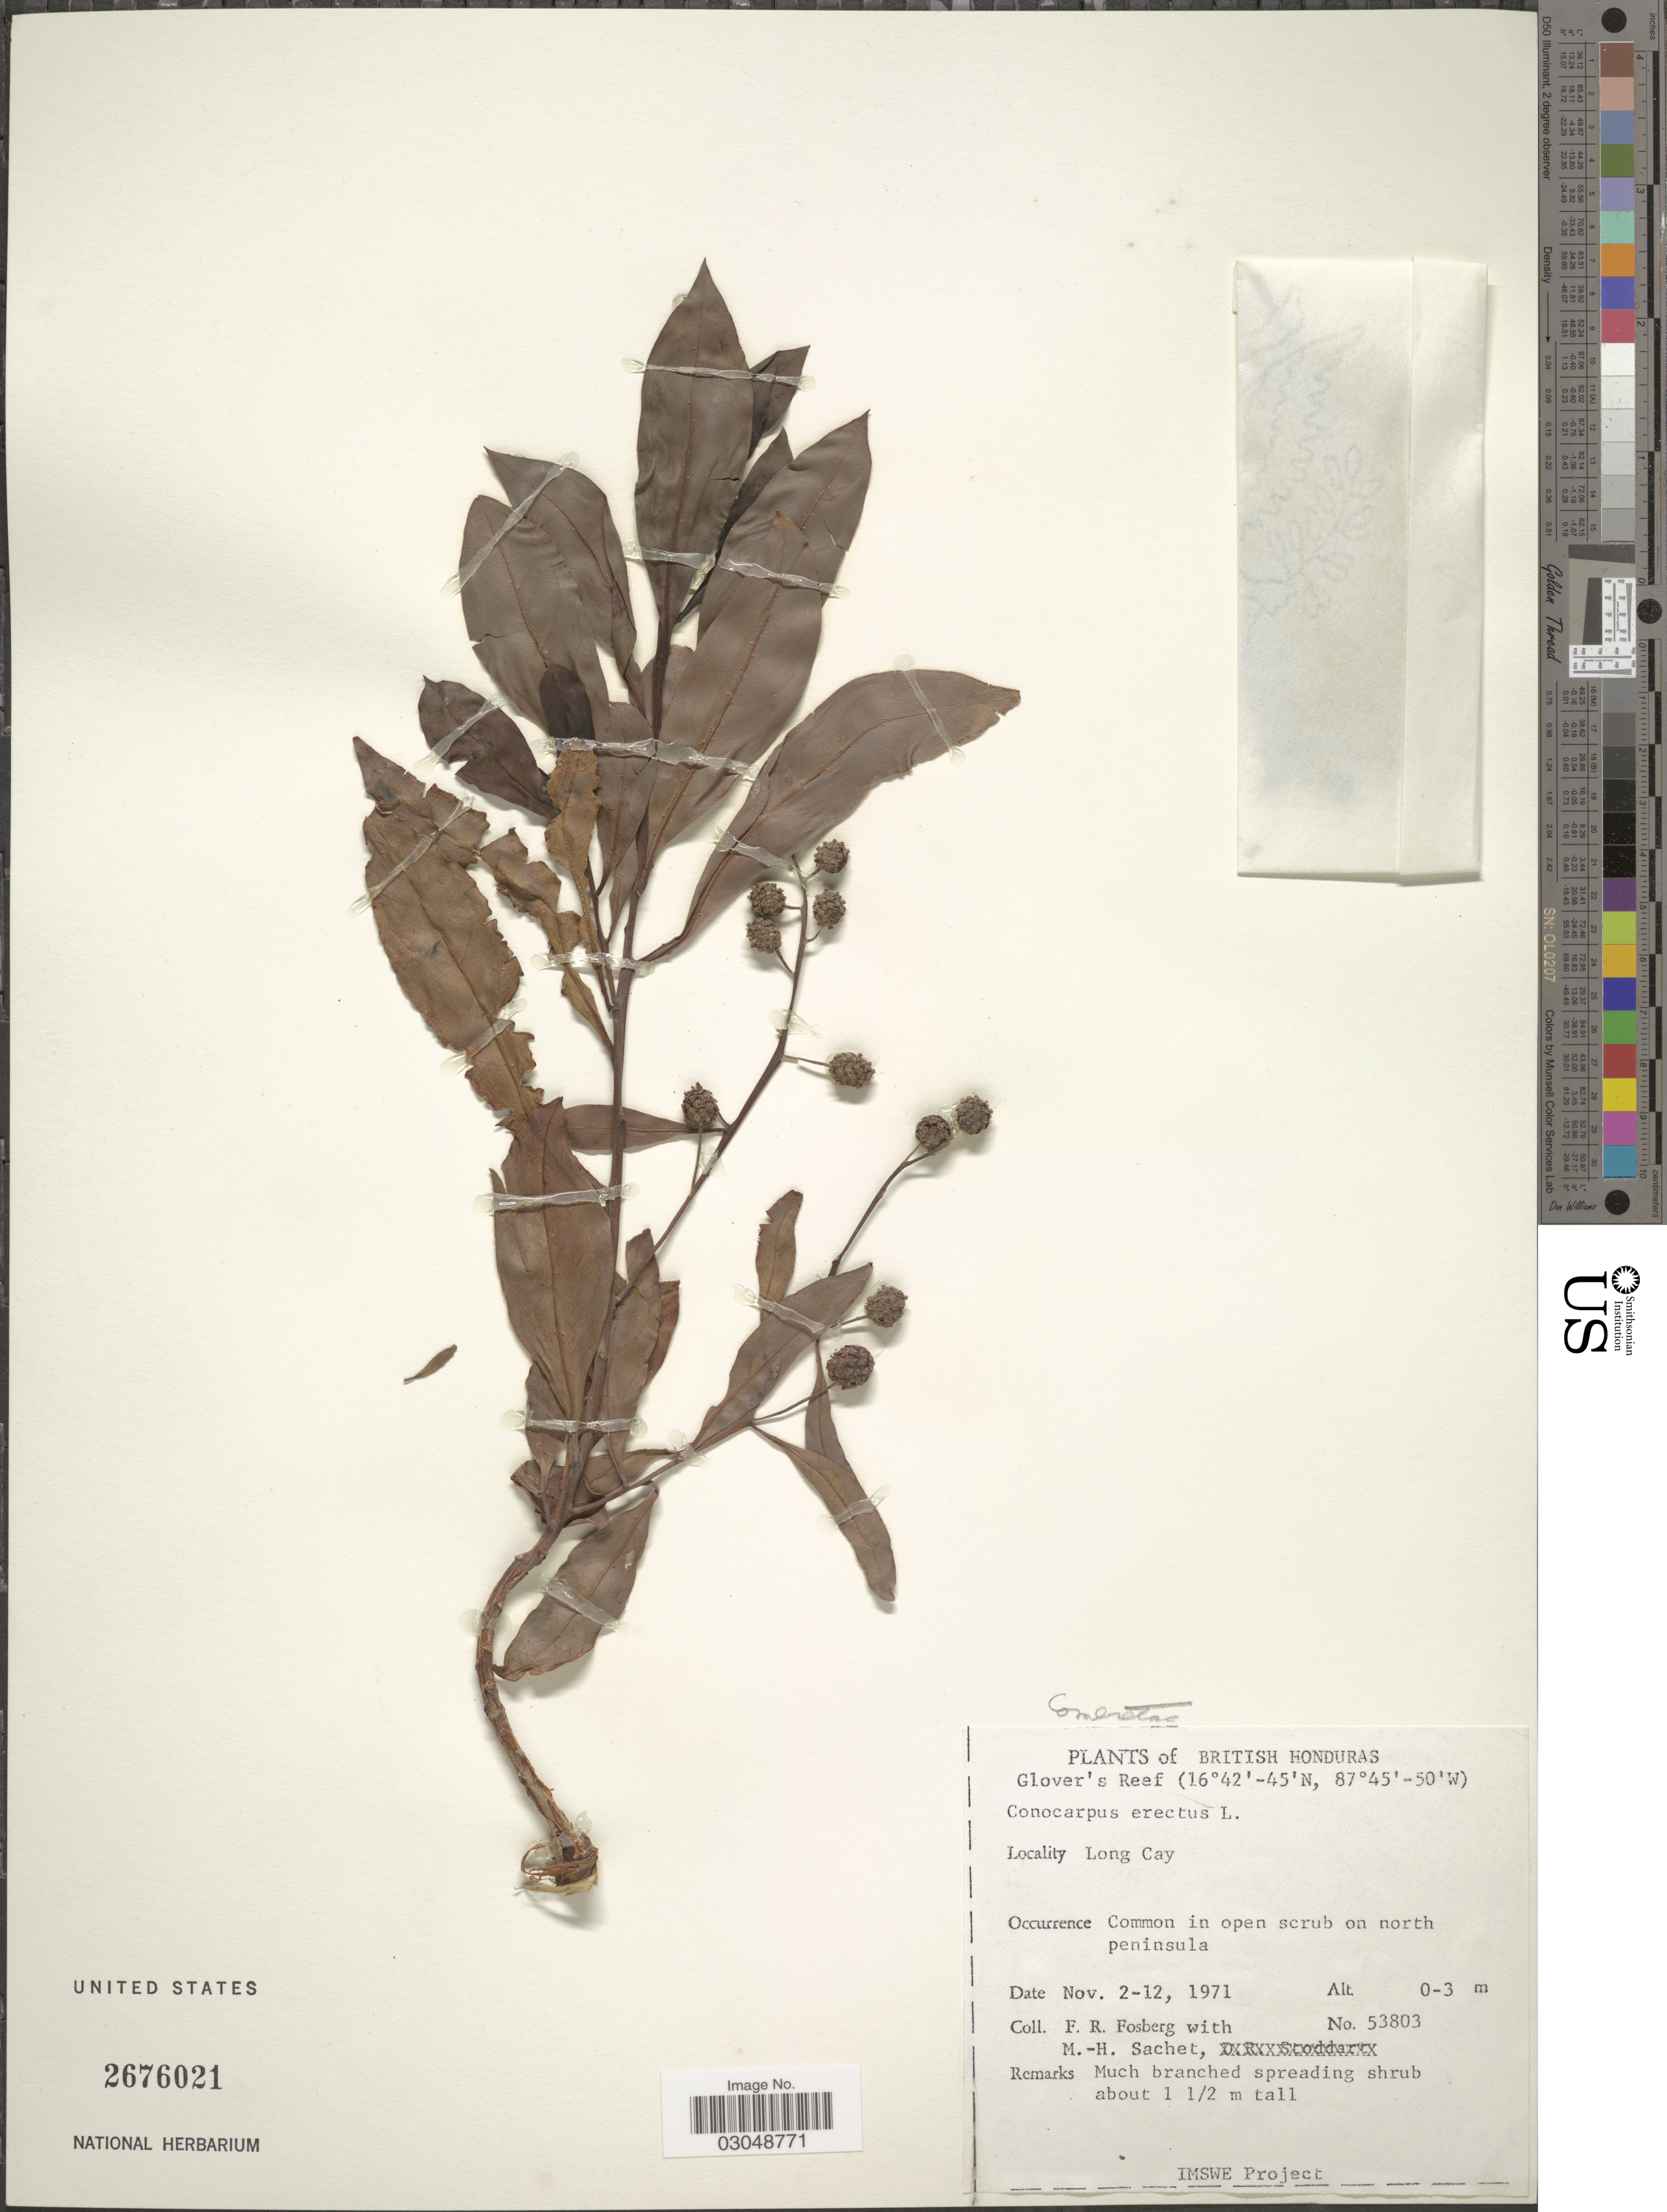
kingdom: Plantae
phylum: Tracheophyta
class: Magnoliopsida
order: Myrtales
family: Combretaceae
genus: Conocarpus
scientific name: Conocarpus erectus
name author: L.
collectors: F. R. Fosberg & M.-H. Sachet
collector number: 53803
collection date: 1971-11-02/1971-11-12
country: Belize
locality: British Honduras. Glover's Reef. Long Cay.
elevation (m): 0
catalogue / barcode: US 2676021